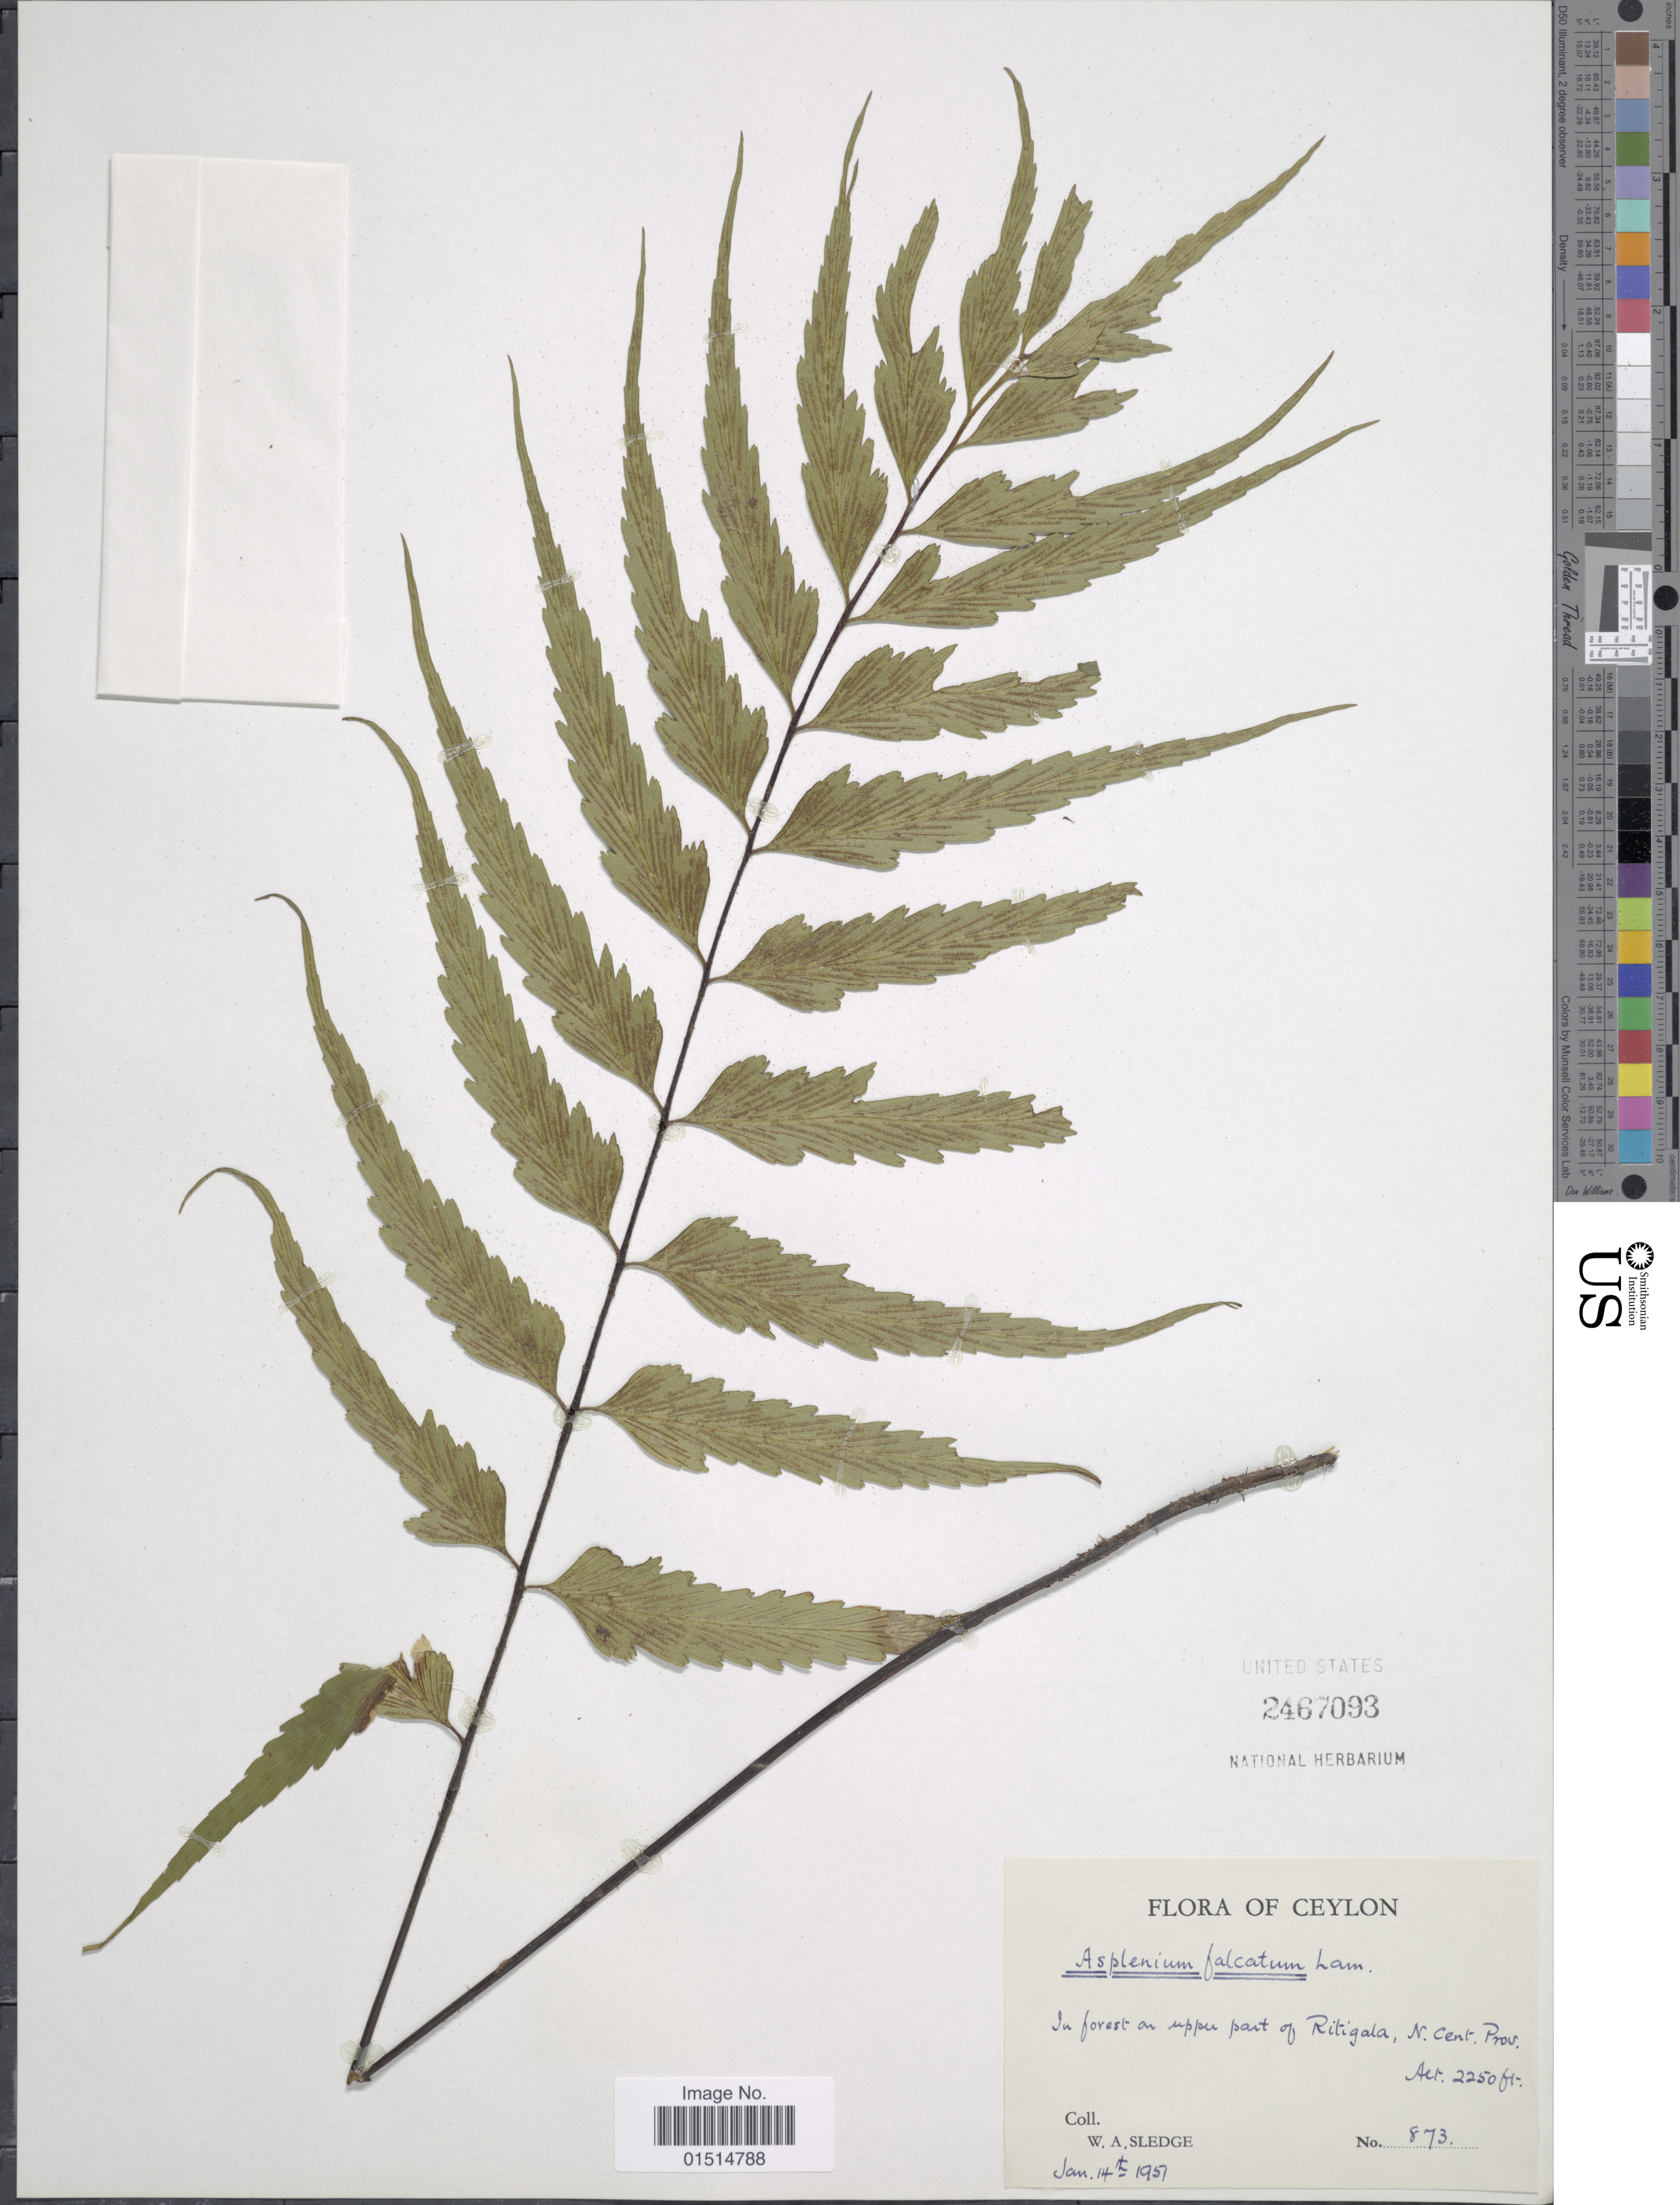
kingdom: Plantae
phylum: Tracheophyta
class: Polypodiopsida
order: Polypodiales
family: Aspleniaceae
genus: Asplenium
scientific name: Asplenium falcatum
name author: Lam.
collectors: W. A. Sledge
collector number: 873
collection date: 1951-01-14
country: Sri Lanka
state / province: Central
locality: Ceylon, In forest on upper part of Ritigala, N. Cent. Prov.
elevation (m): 686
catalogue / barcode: US 2467093